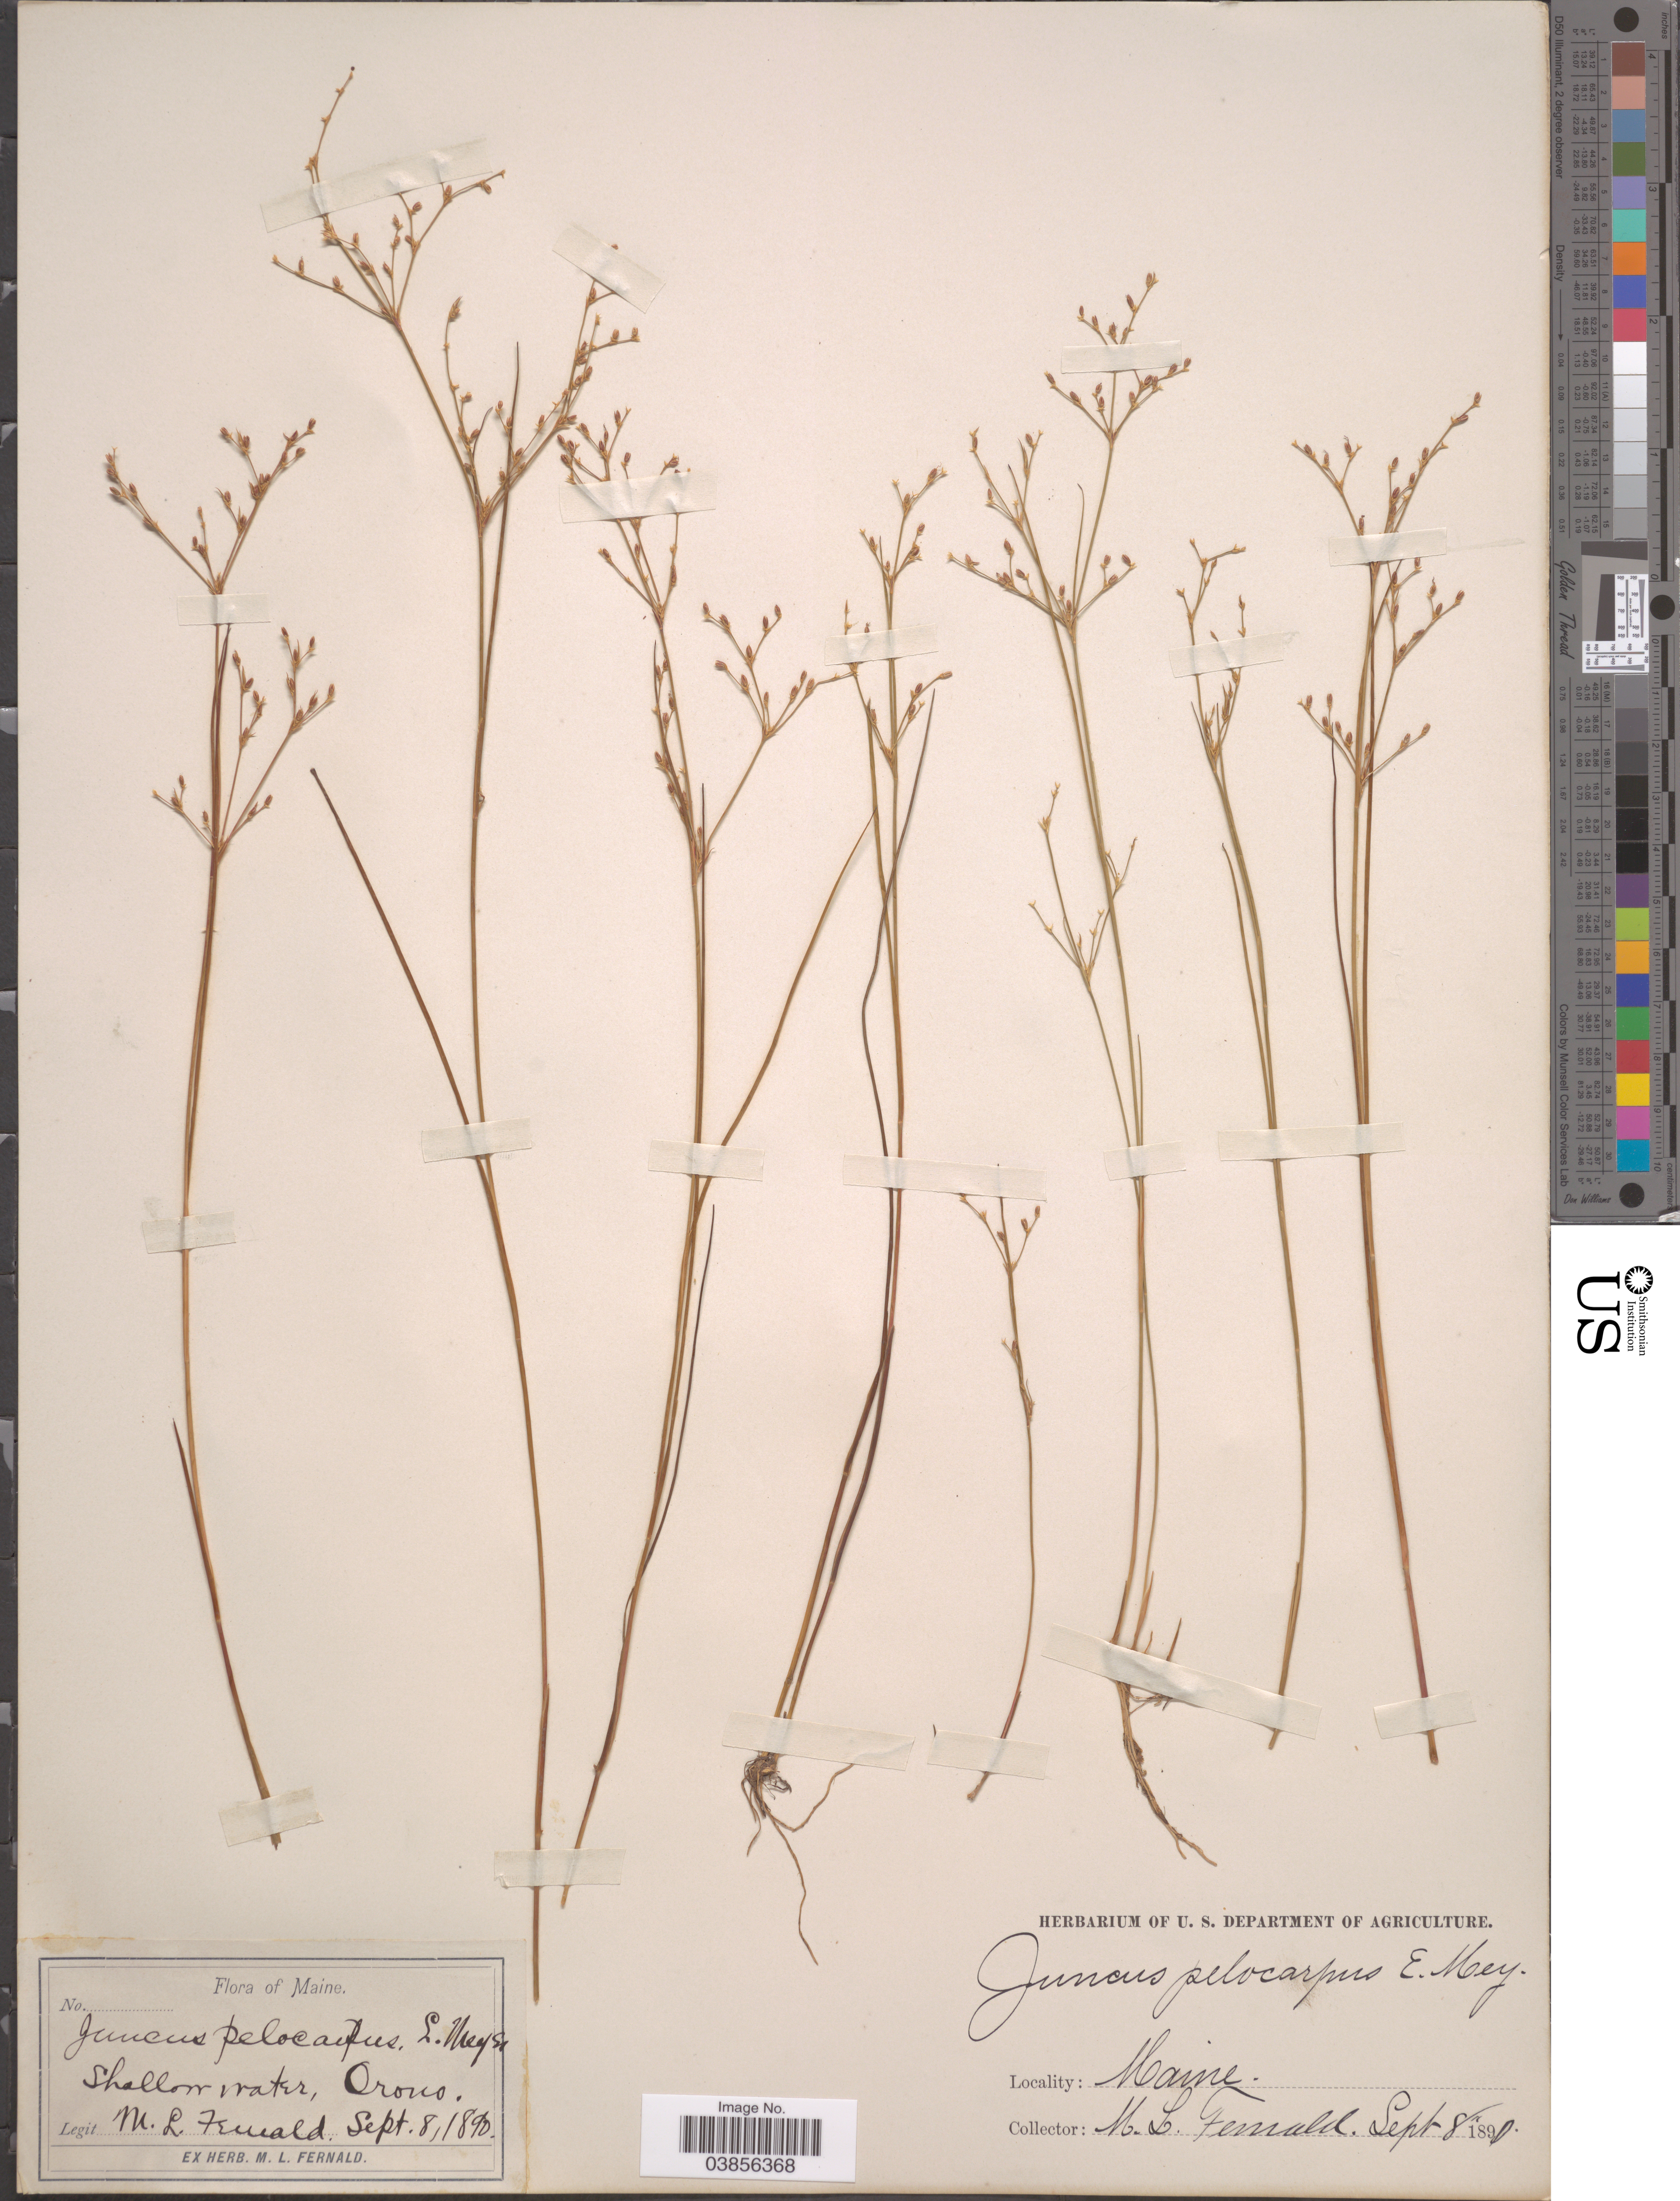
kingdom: Plantae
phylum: Tracheophyta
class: Liliopsida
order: Poales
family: Juncaceae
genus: Juncus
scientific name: Juncus pelocarpus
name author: E. Mey.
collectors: M. L. Fernald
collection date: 1890-09-08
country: United States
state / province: Maine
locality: Shallow water, Orono.